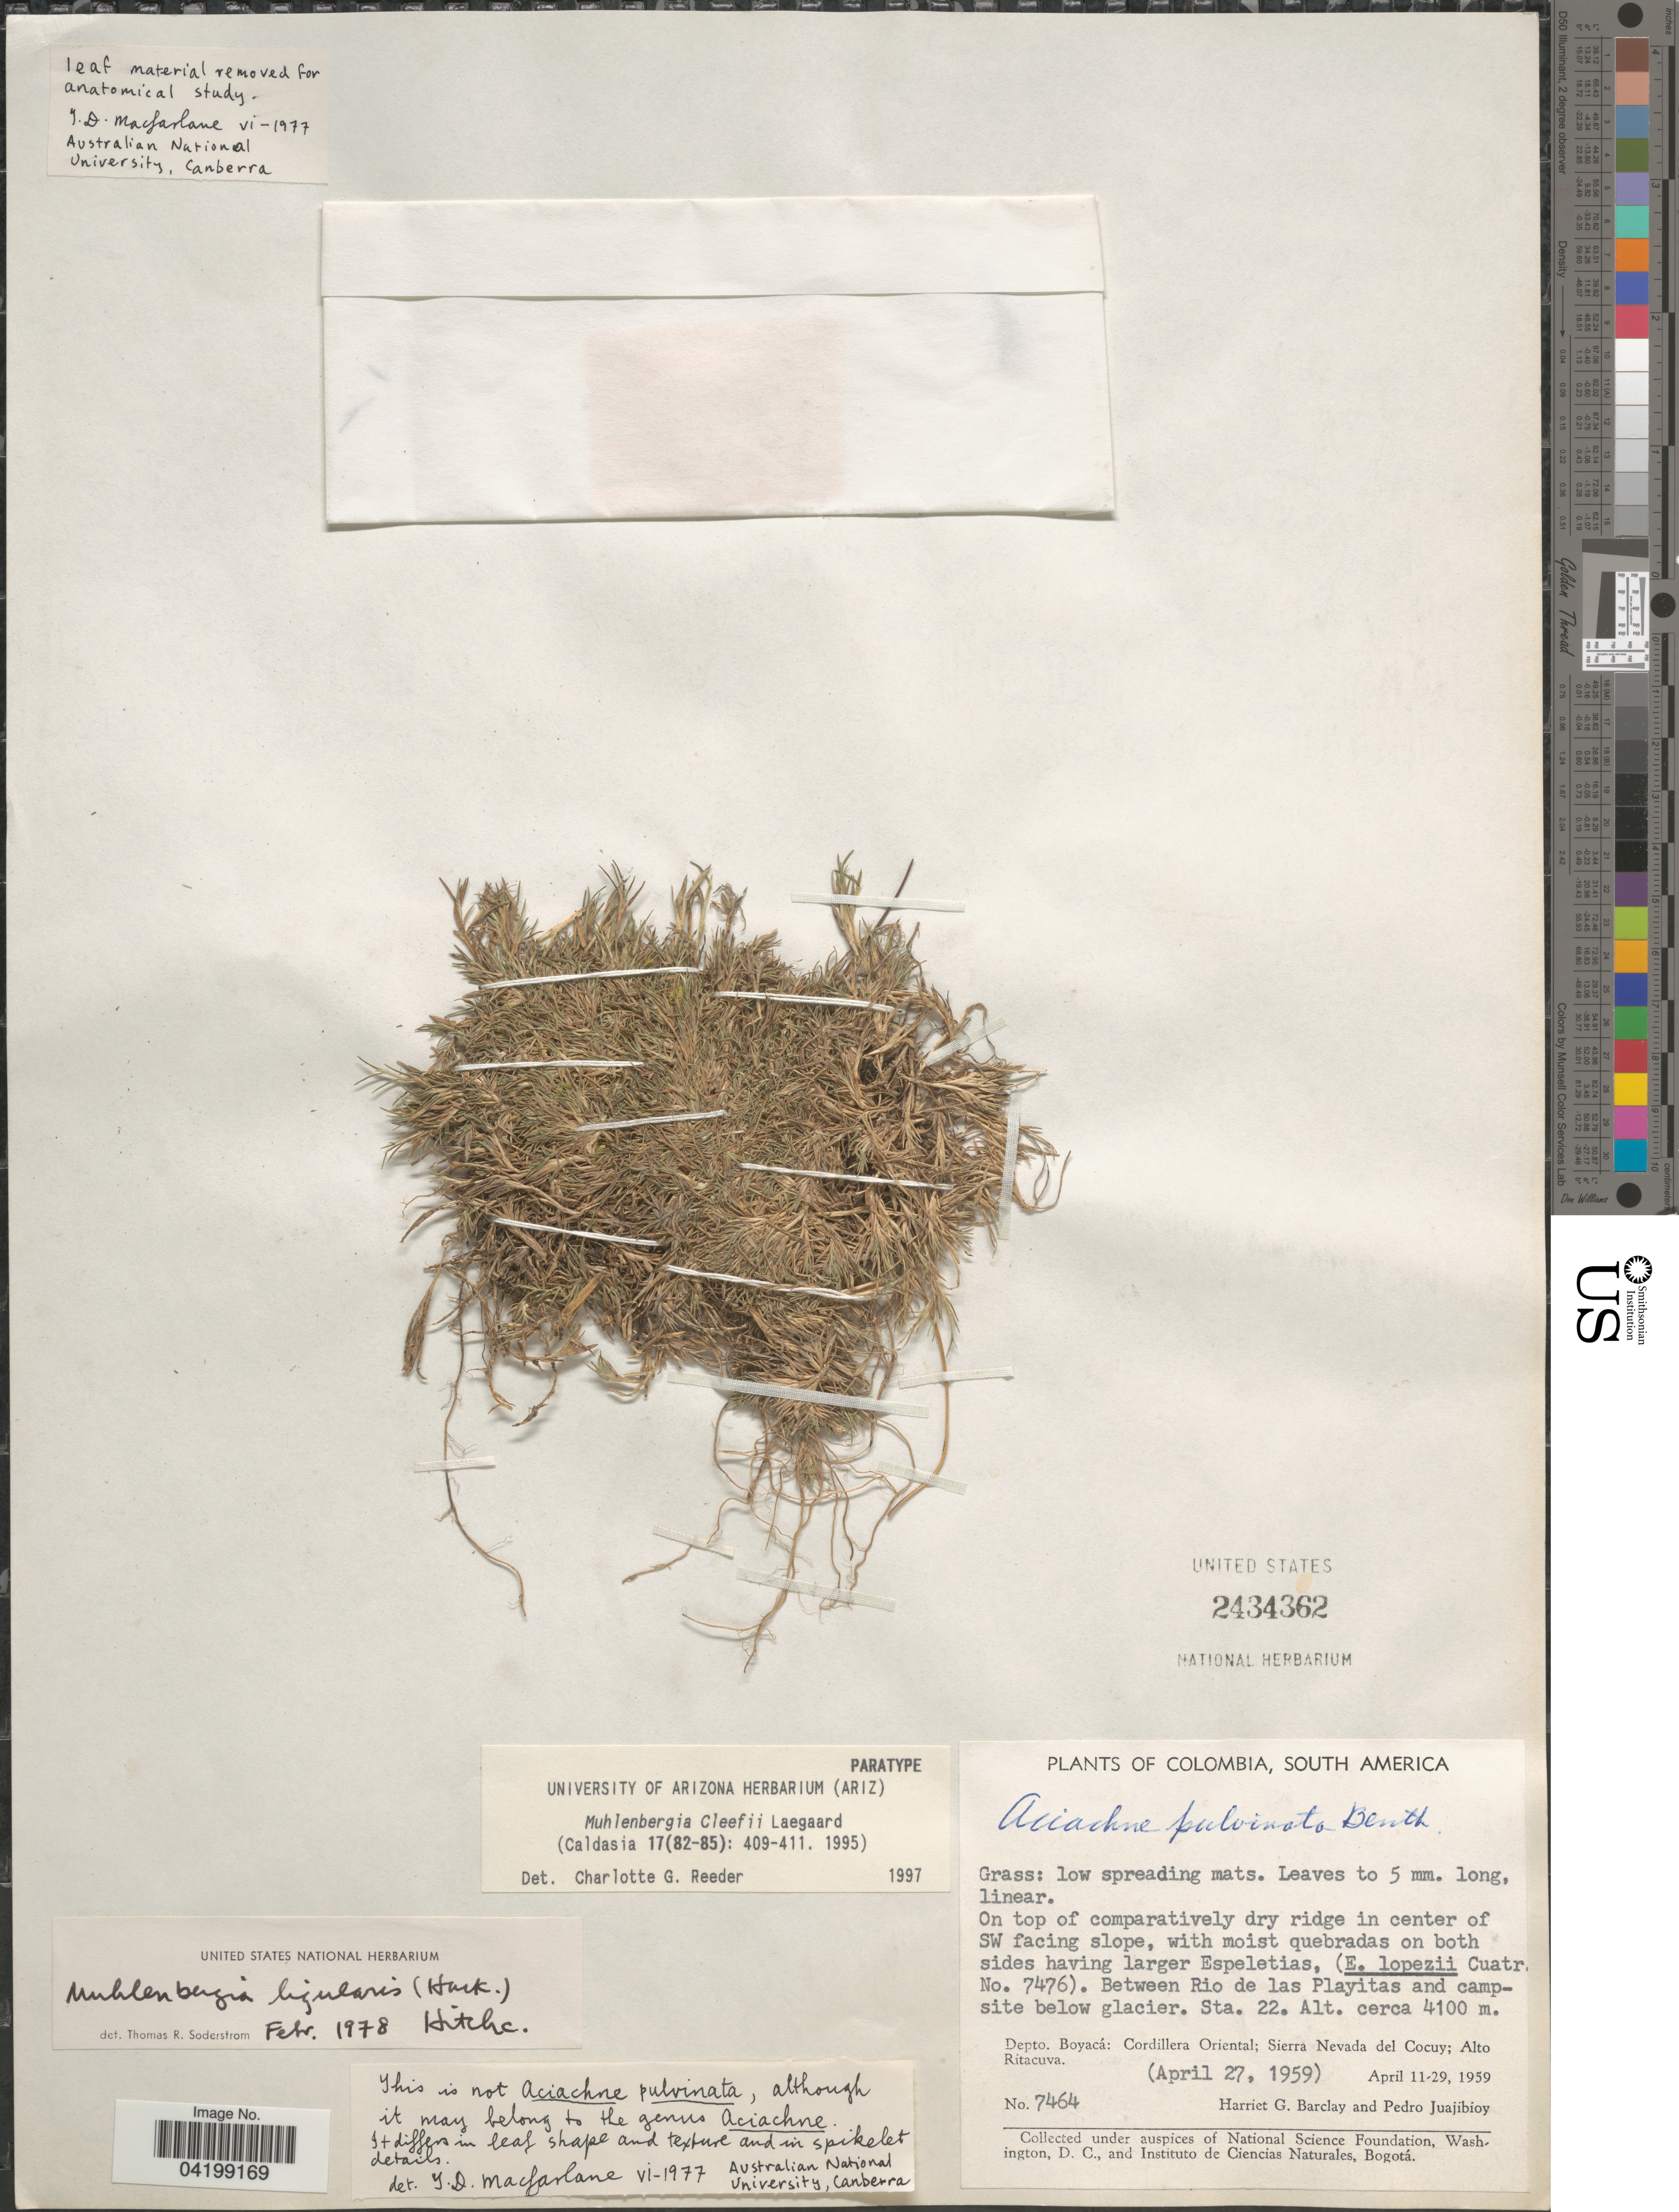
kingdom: Plantae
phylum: Tracheophyta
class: Liliopsida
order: Poales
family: Poaceae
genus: Muhlenbergia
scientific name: Muhlenbergia cleefii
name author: Lægaard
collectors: H. G. Barclay & P. Juajibioy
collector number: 7464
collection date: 1959-04-27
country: Colombia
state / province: Boyacá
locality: On top of comparatively dry ridge in center of SW facing slope, with moist quebradas on both sides. Between Rio de las Playitas and campsite below glacier. Sta. 22. Depto. Boyacá: Cordillera Oriental; Sierra Nevada del Cocuy; Alto Ritacuva.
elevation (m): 4100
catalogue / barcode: US 2434362